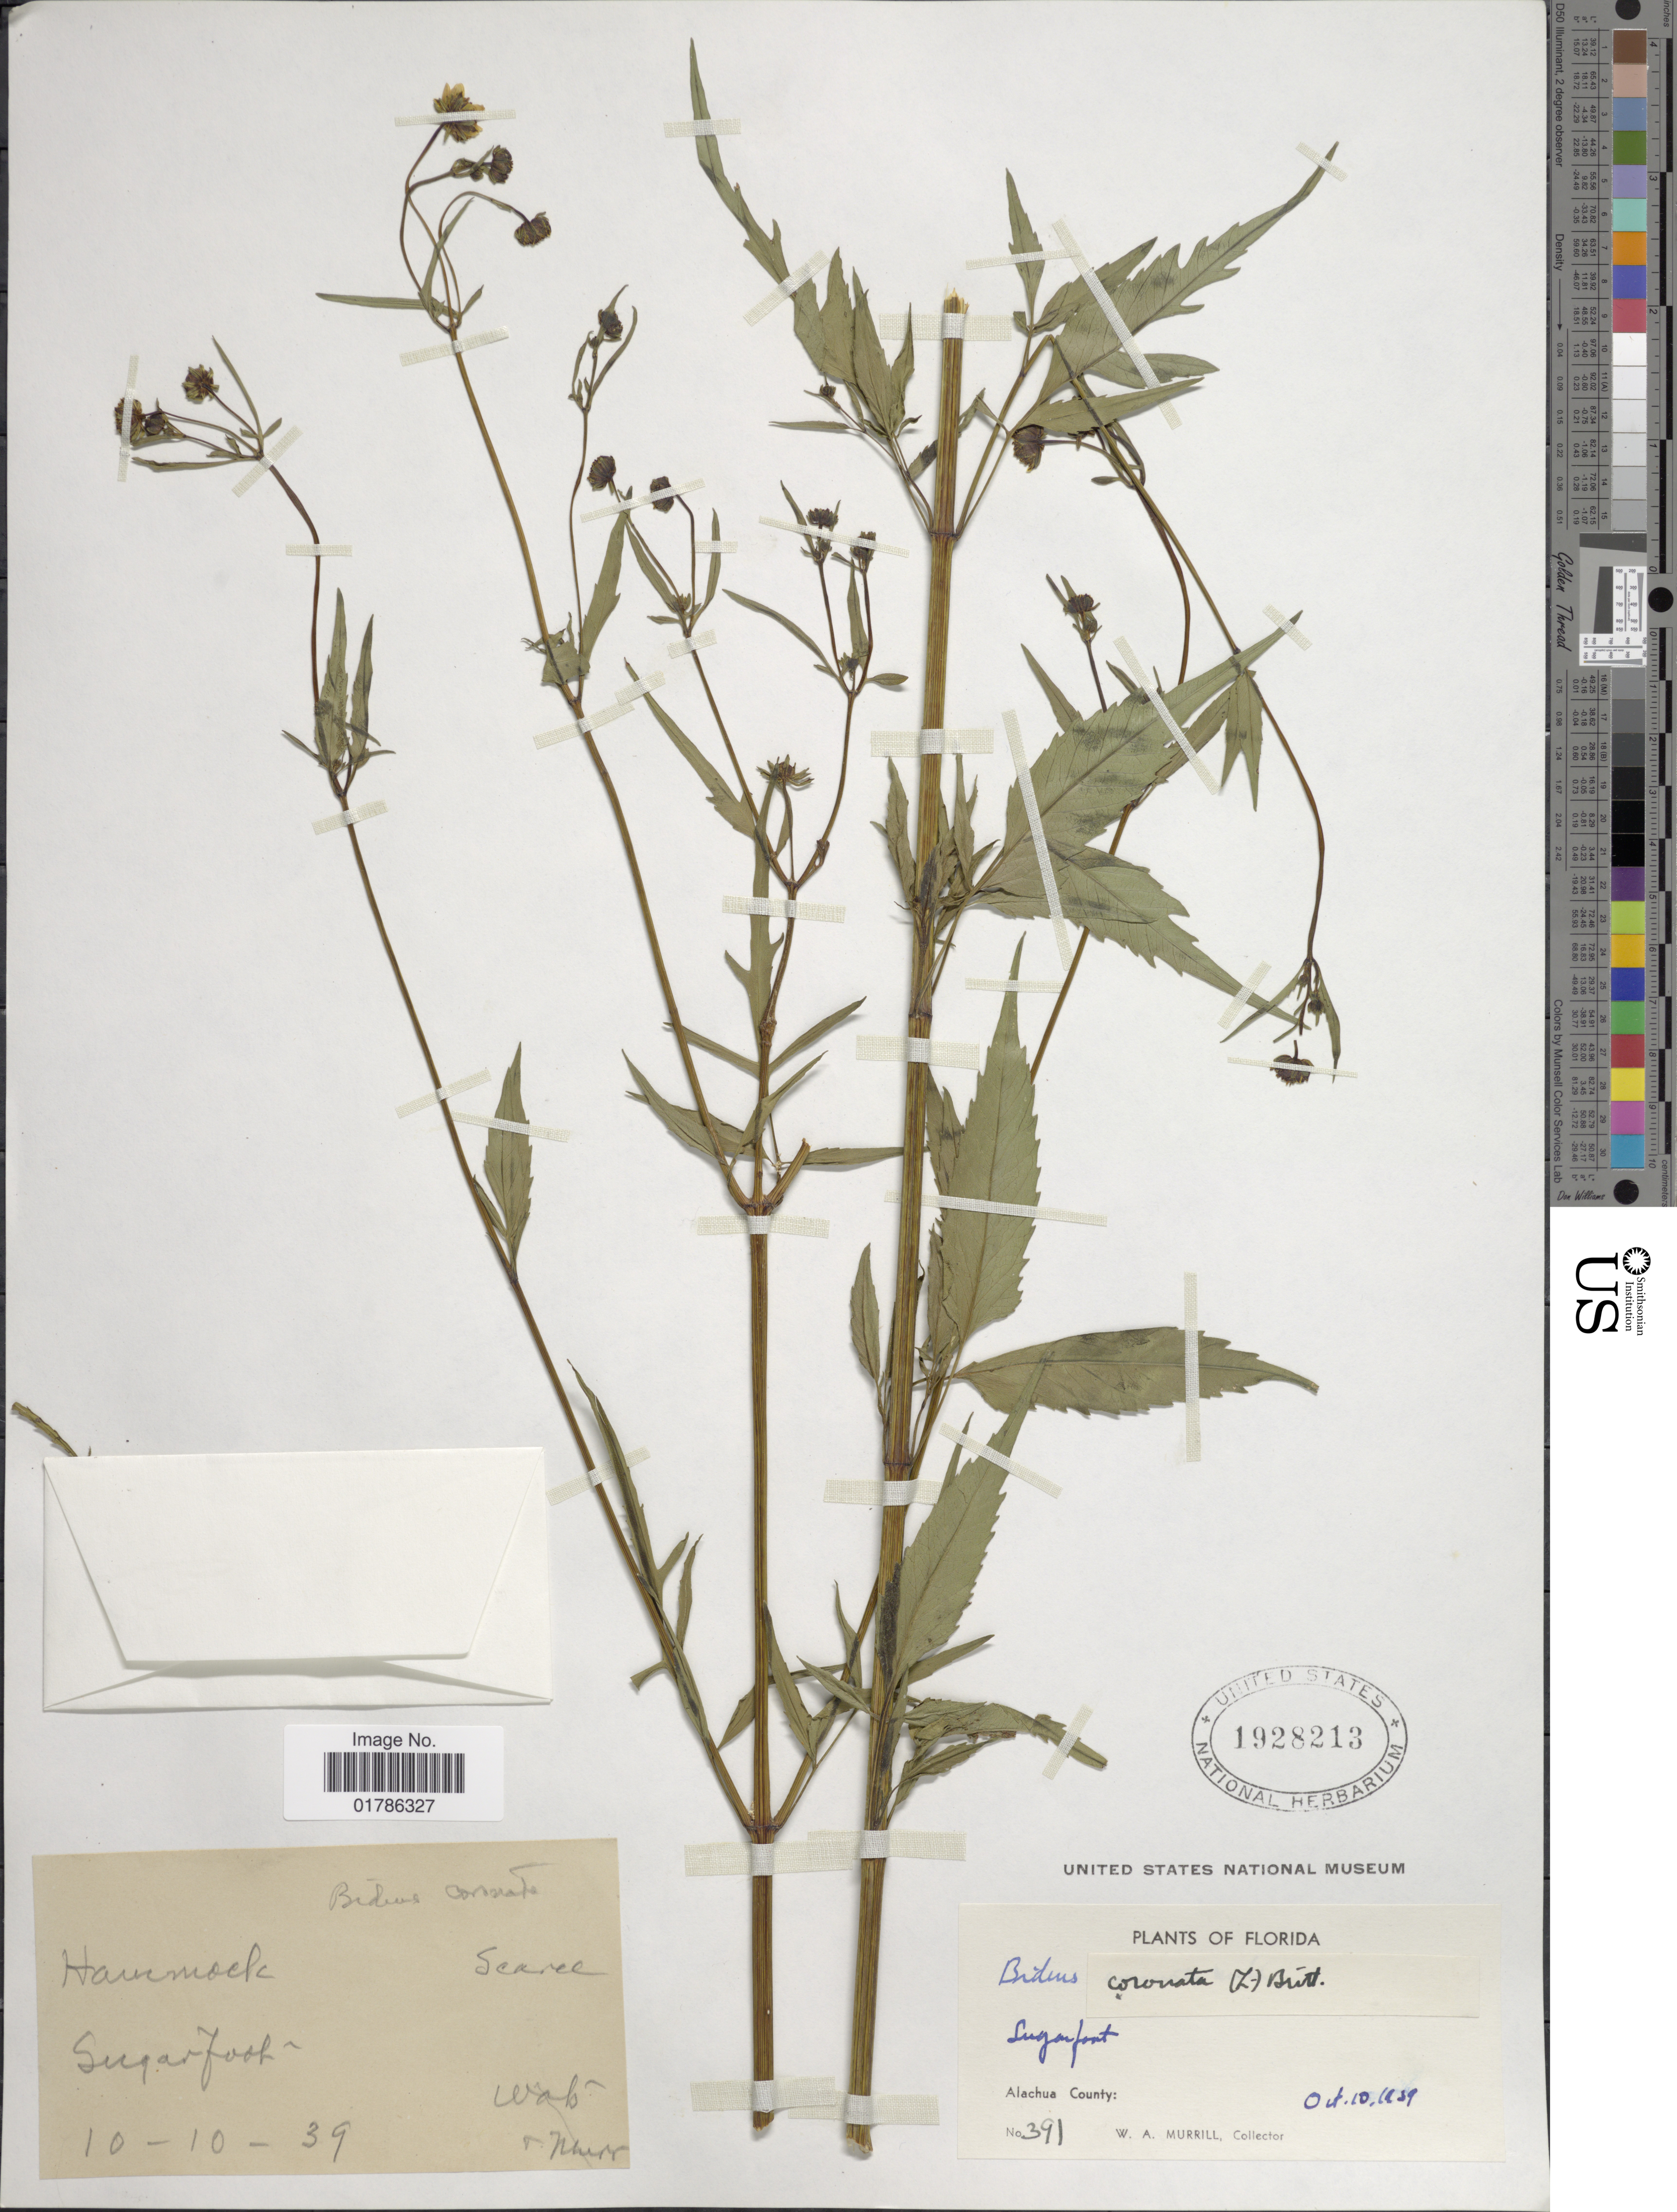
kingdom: Plantae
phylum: Tracheophyta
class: Magnoliopsida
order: Asterales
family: Asteraceae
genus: Bidens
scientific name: Bidens coronata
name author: (L.) Britton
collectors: W. A. Murrill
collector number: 391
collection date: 1939-10-10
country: United States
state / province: Florida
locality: Alachua County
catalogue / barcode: US 1928213